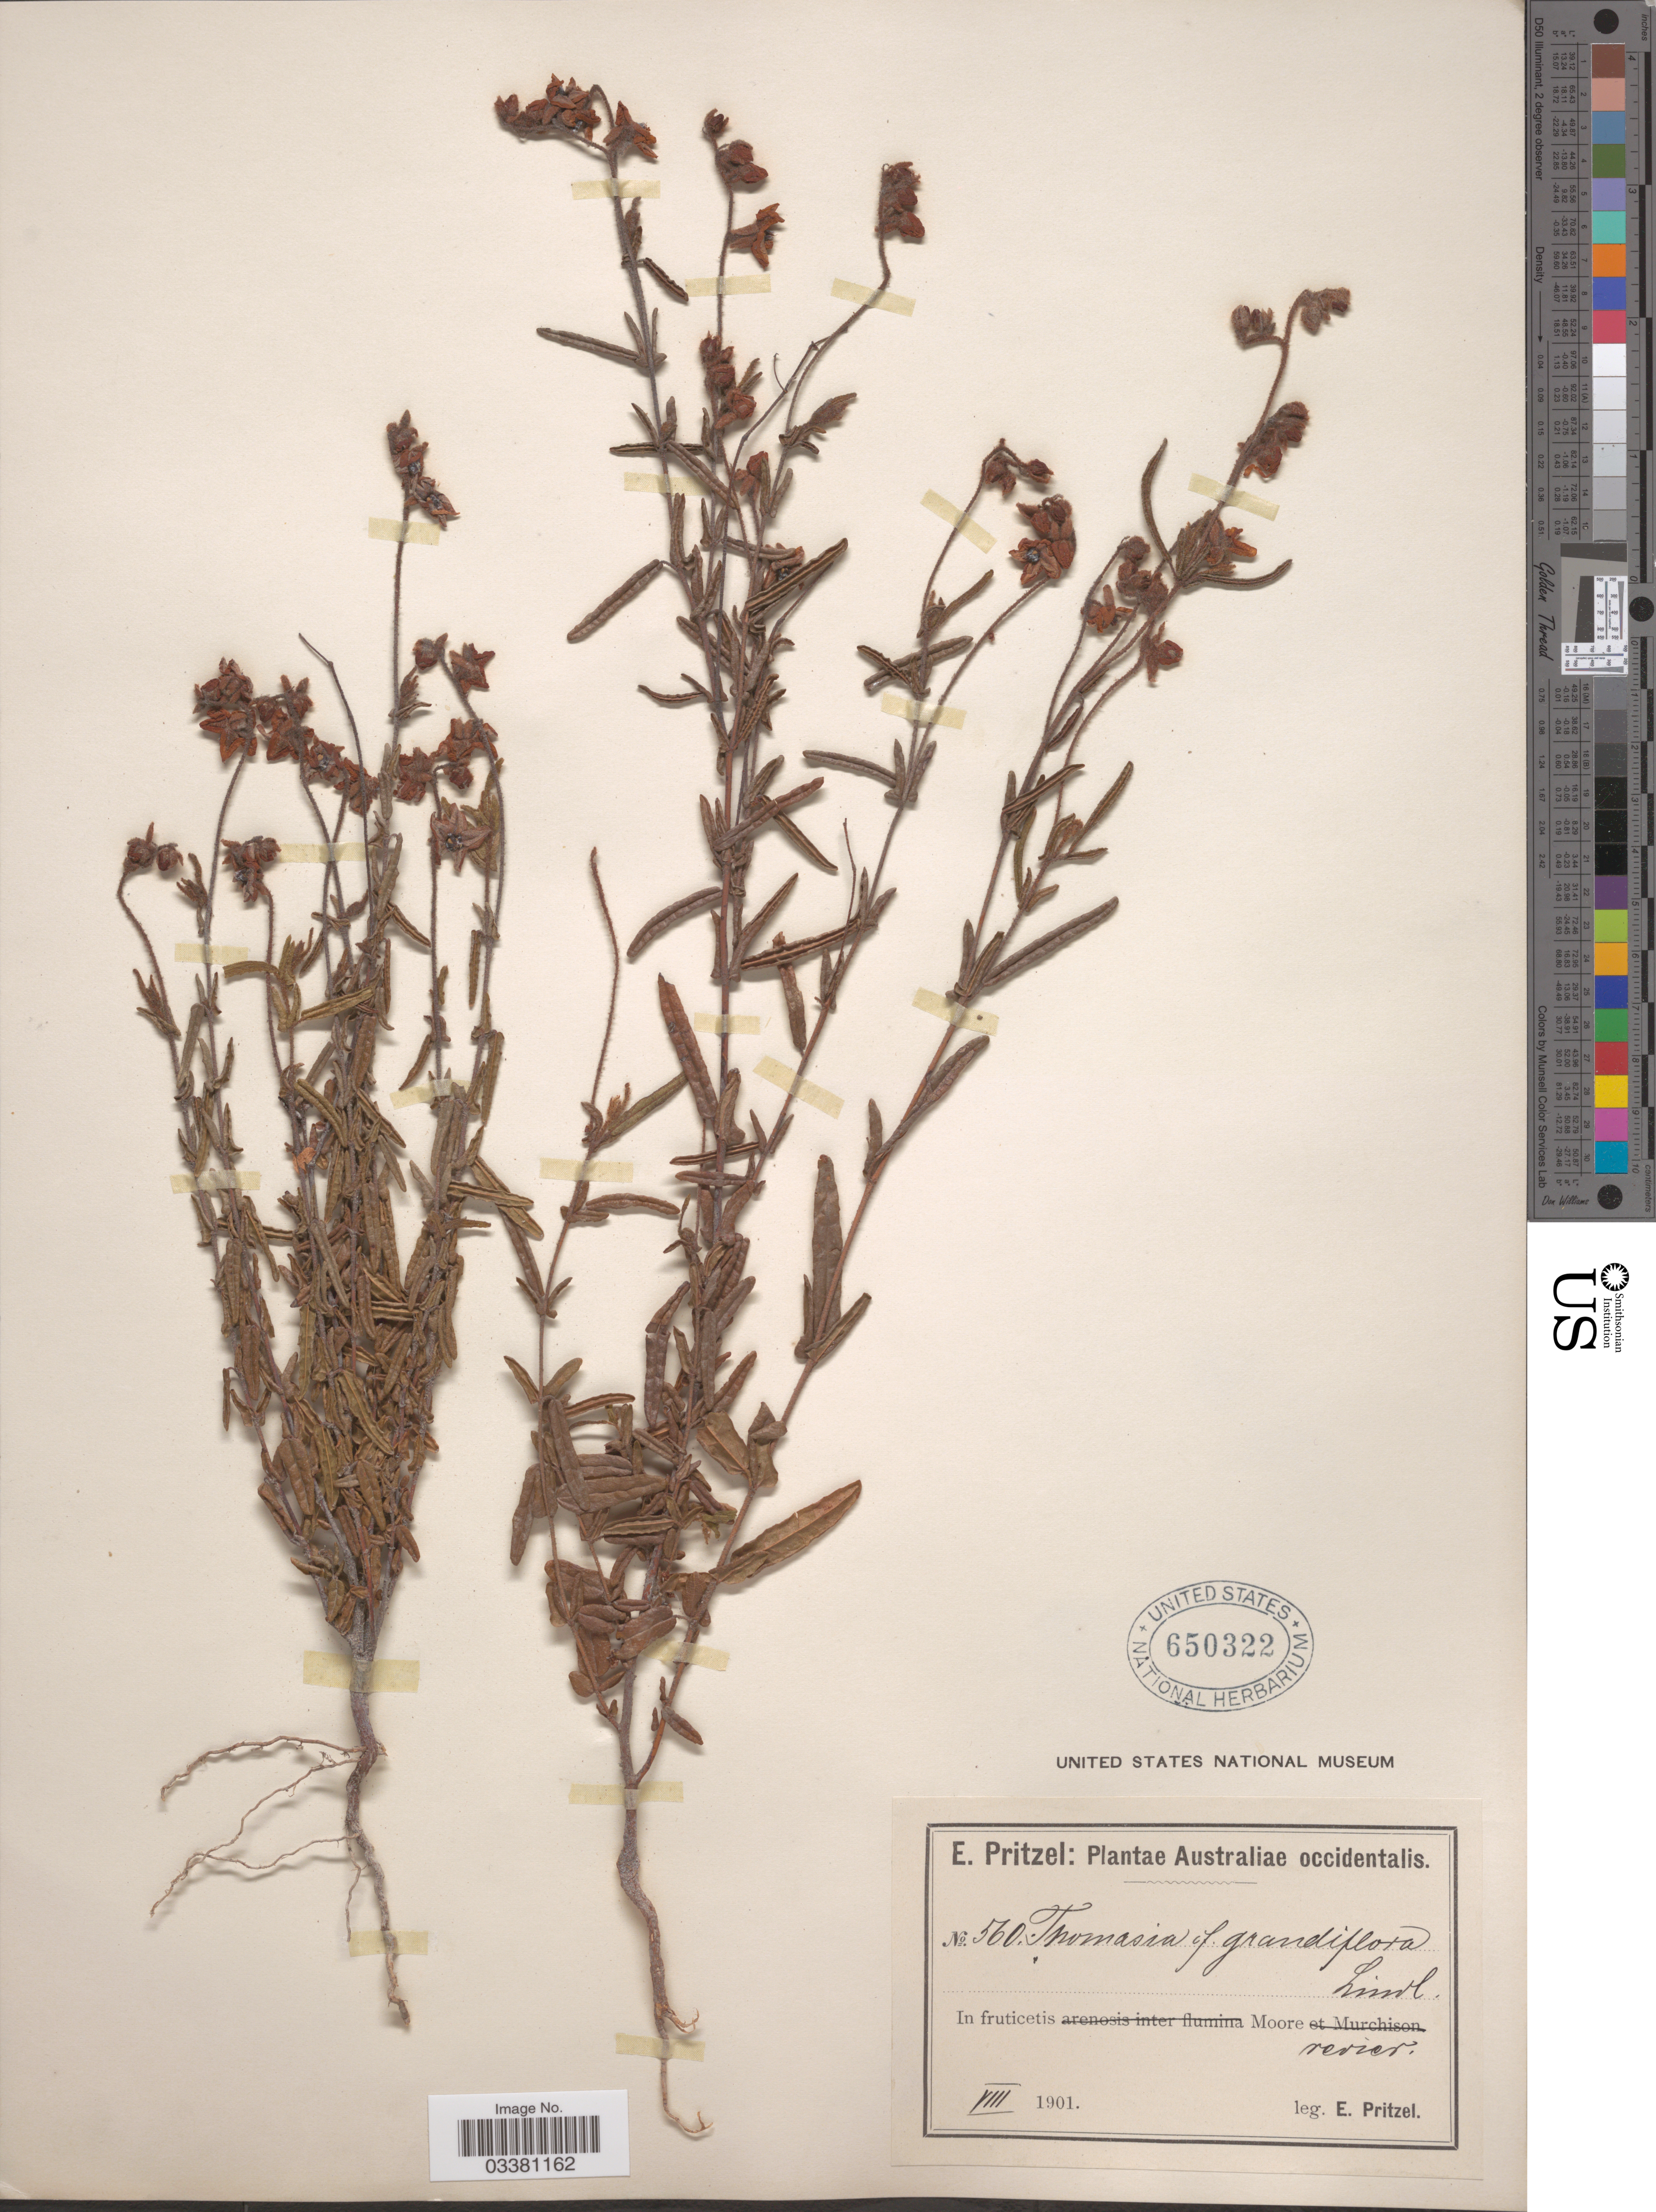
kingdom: Plantae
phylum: Tracheophyta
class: Magnoliopsida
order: Malvales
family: Malvaceae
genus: Thomasia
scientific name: Thomasia grandiflora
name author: Lindl.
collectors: E. G. Pritzel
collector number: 560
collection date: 1901-08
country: Australia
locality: Australiae occidentalis. In fruticetis Moore revier.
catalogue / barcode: US 650322